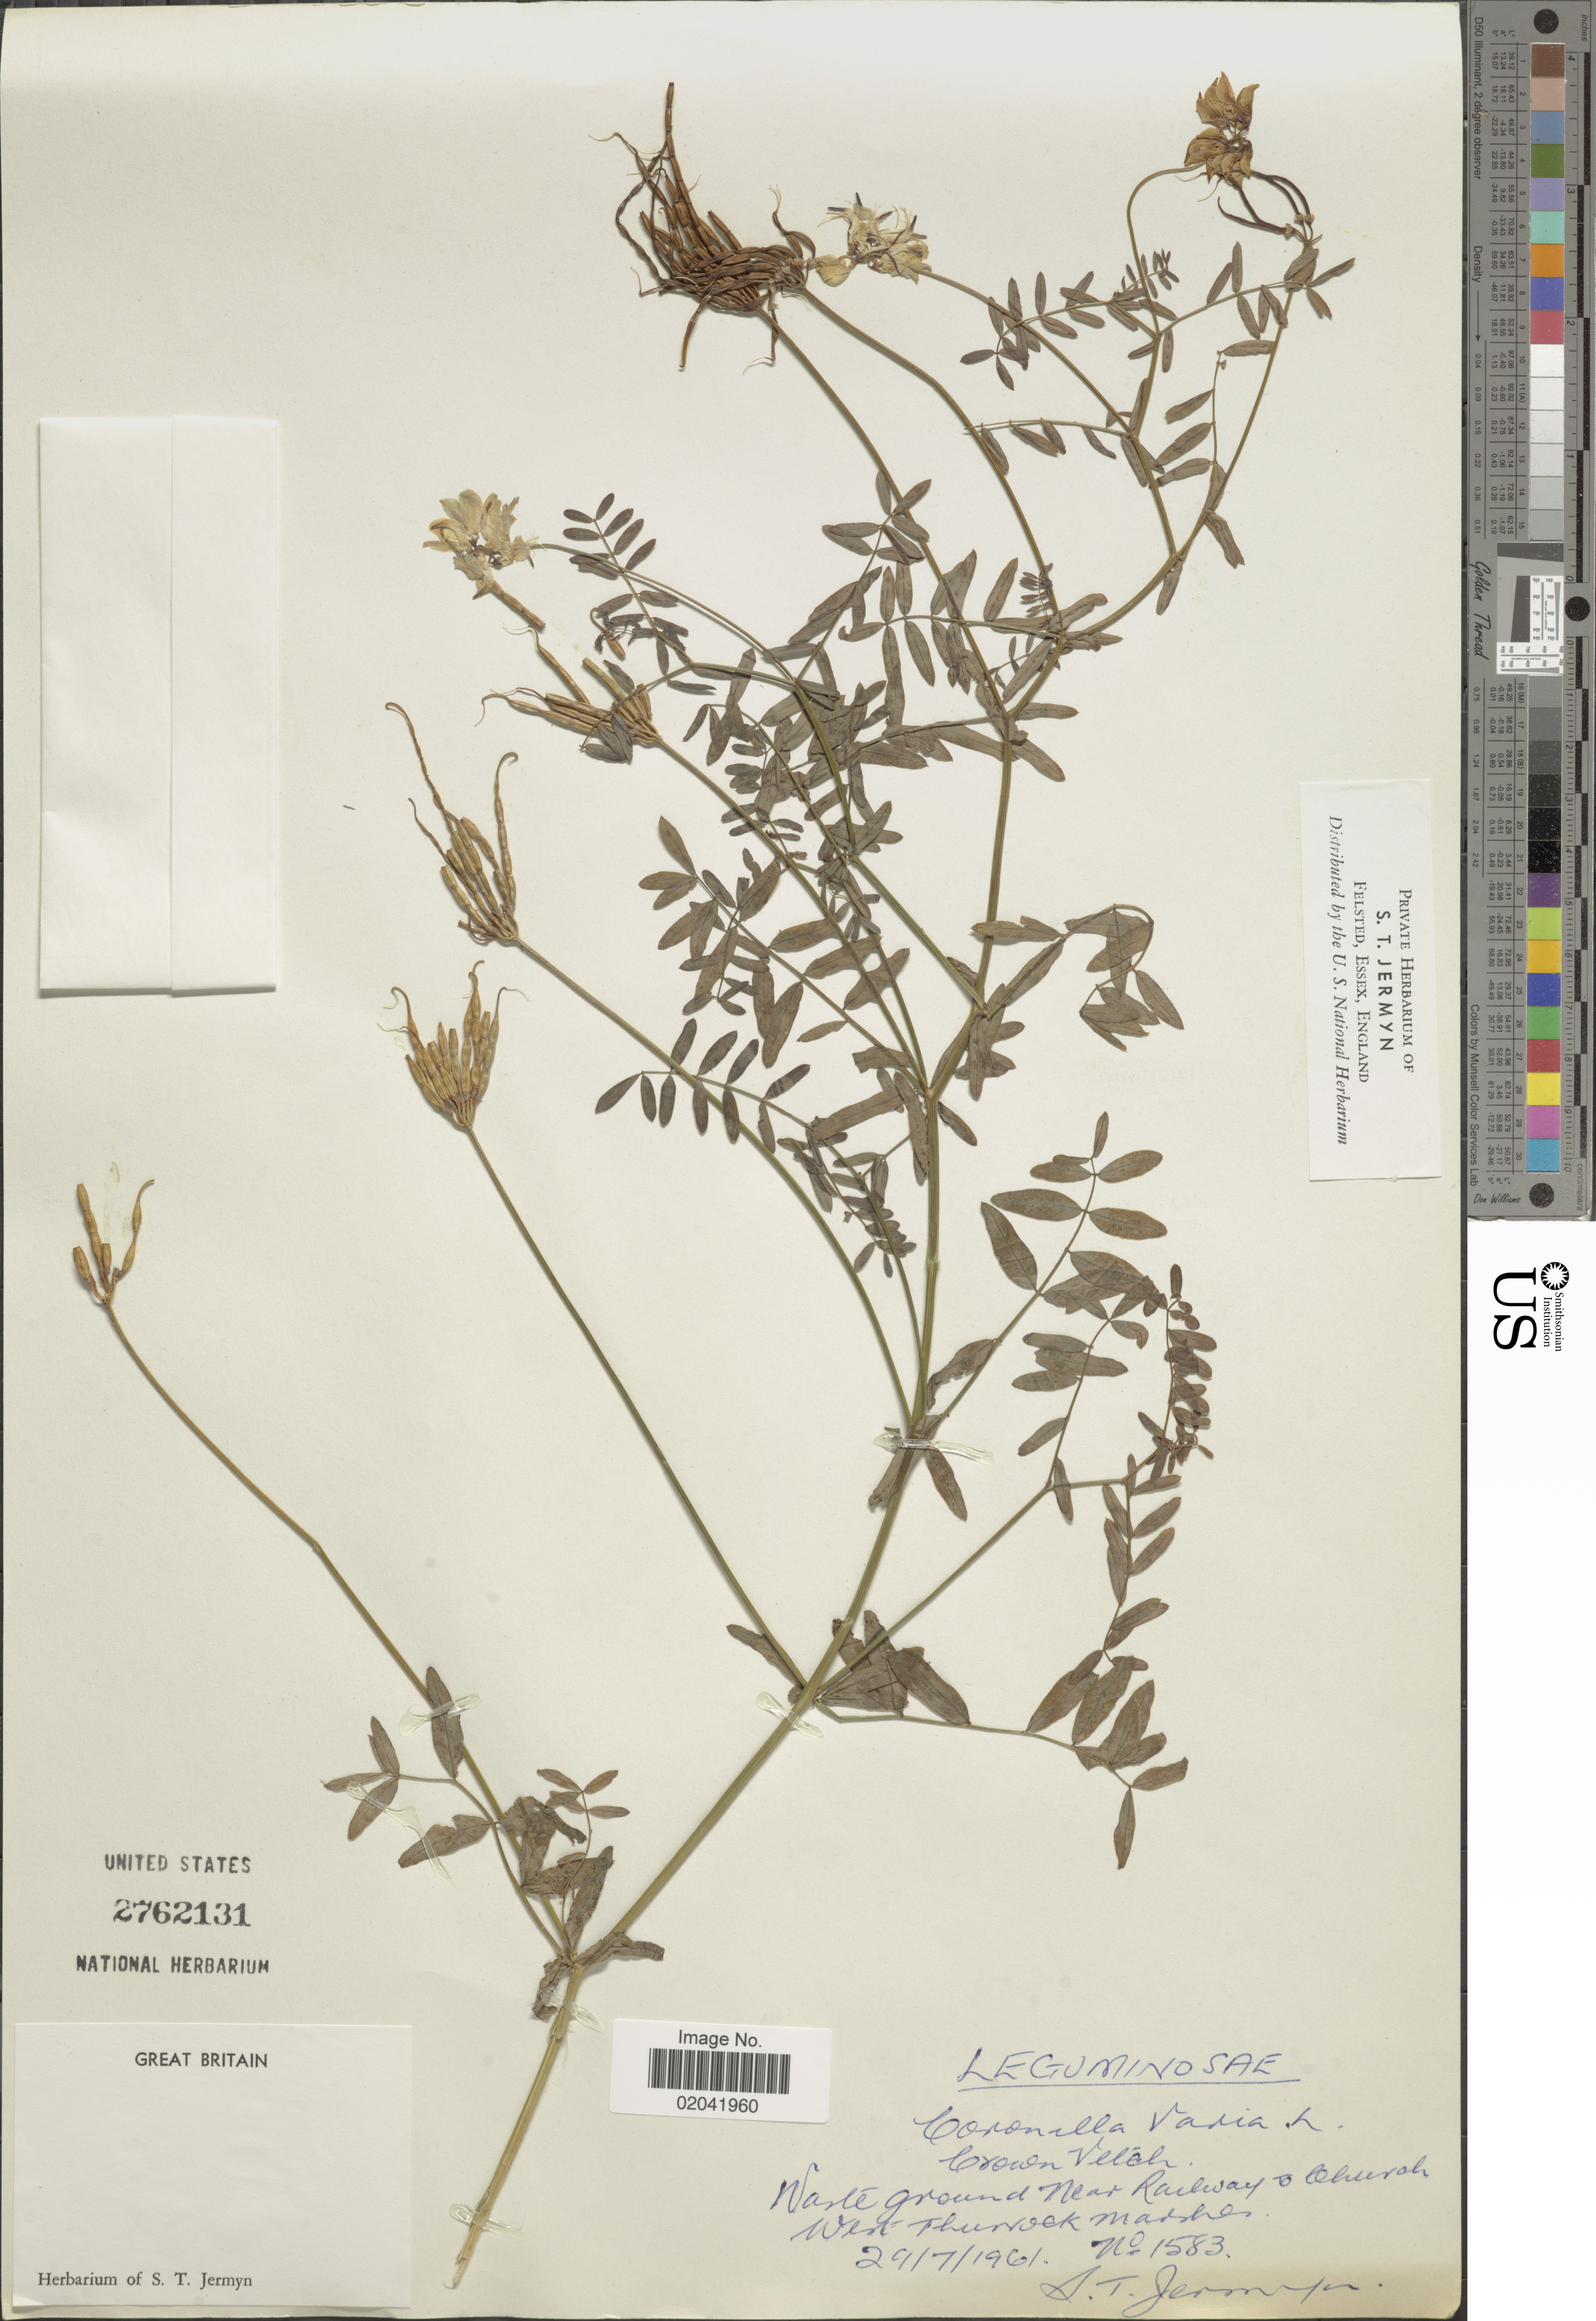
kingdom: Plantae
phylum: Tracheophyta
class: Magnoliopsida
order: Fabales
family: Fabaceae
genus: Coronilla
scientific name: Coronilla varia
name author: L.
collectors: S. Jermyn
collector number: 1583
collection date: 1961-07-29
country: United Kingdom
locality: Great Britain, Waste ground near railway & Church, West Thurrock marshes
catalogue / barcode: US 2762131